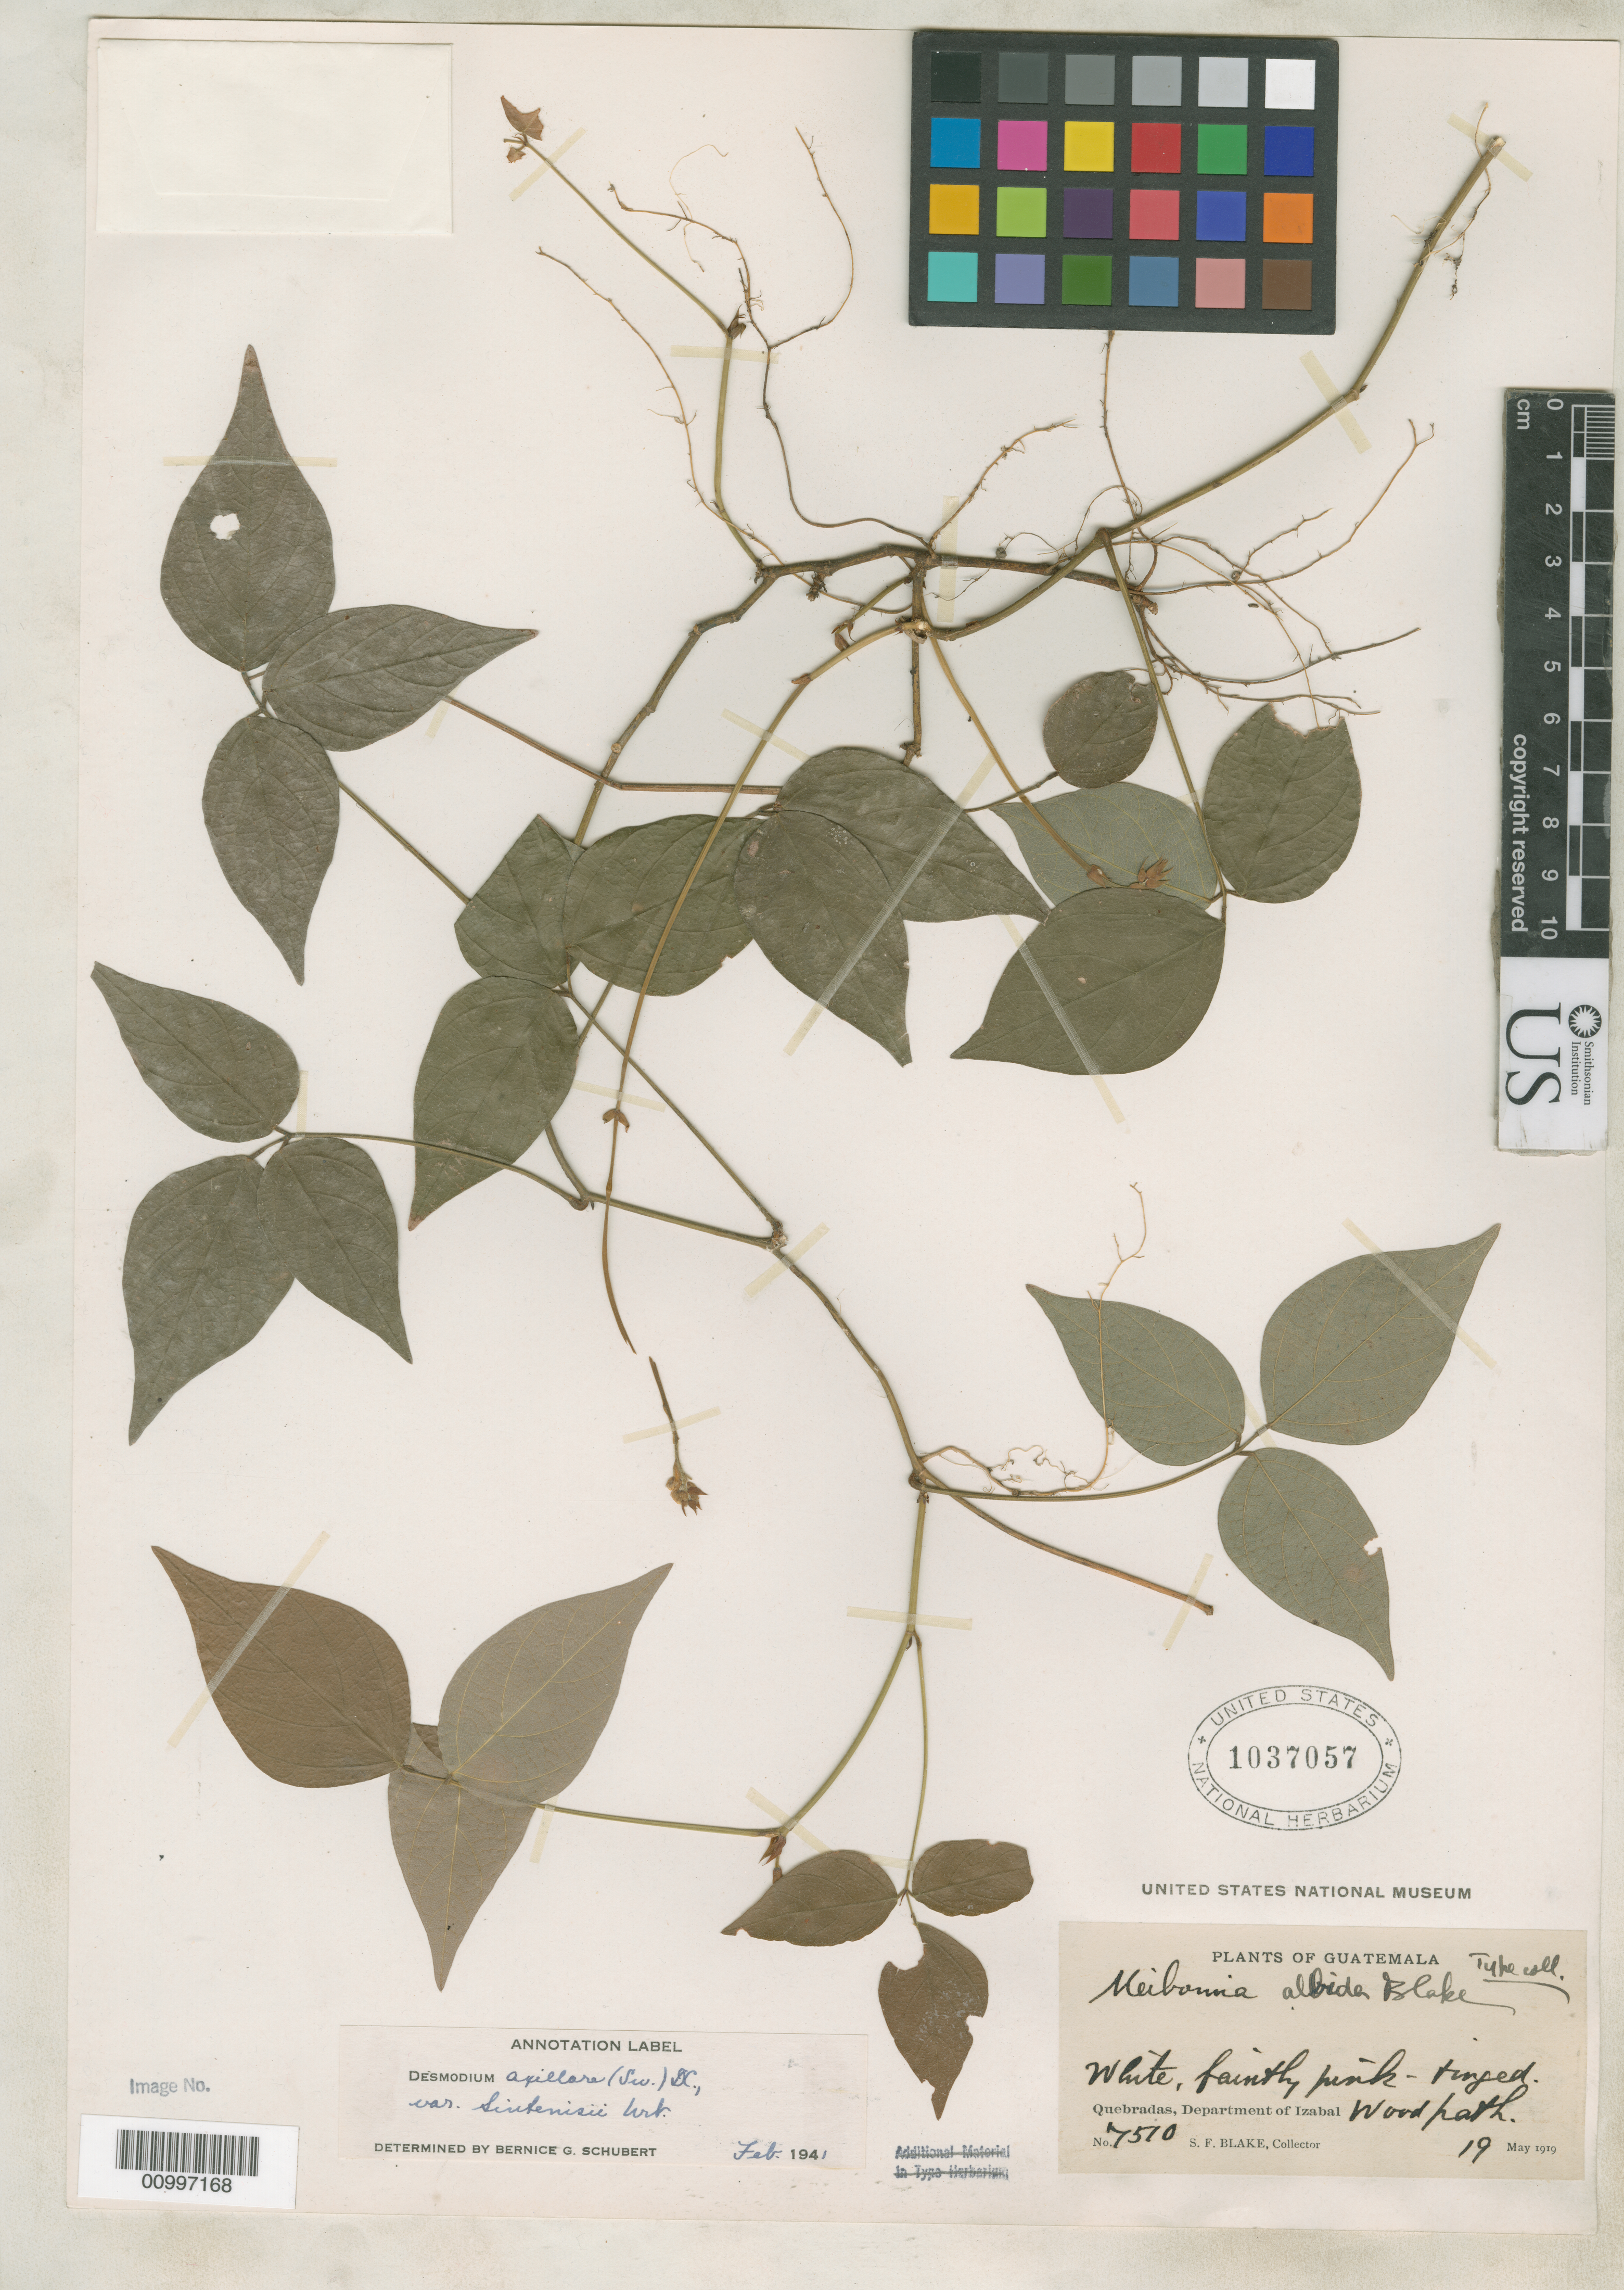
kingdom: Plantae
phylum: Tracheophyta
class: Magnoliopsida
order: Fabales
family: Fabaceae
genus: Meibomia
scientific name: Meibomia albida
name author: S.F. Blake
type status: Isotype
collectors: S. Blake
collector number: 7510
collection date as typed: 19 May 1919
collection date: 1919-05-19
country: Guatemala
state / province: Izabal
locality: Quebradas.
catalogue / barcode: US 1037057